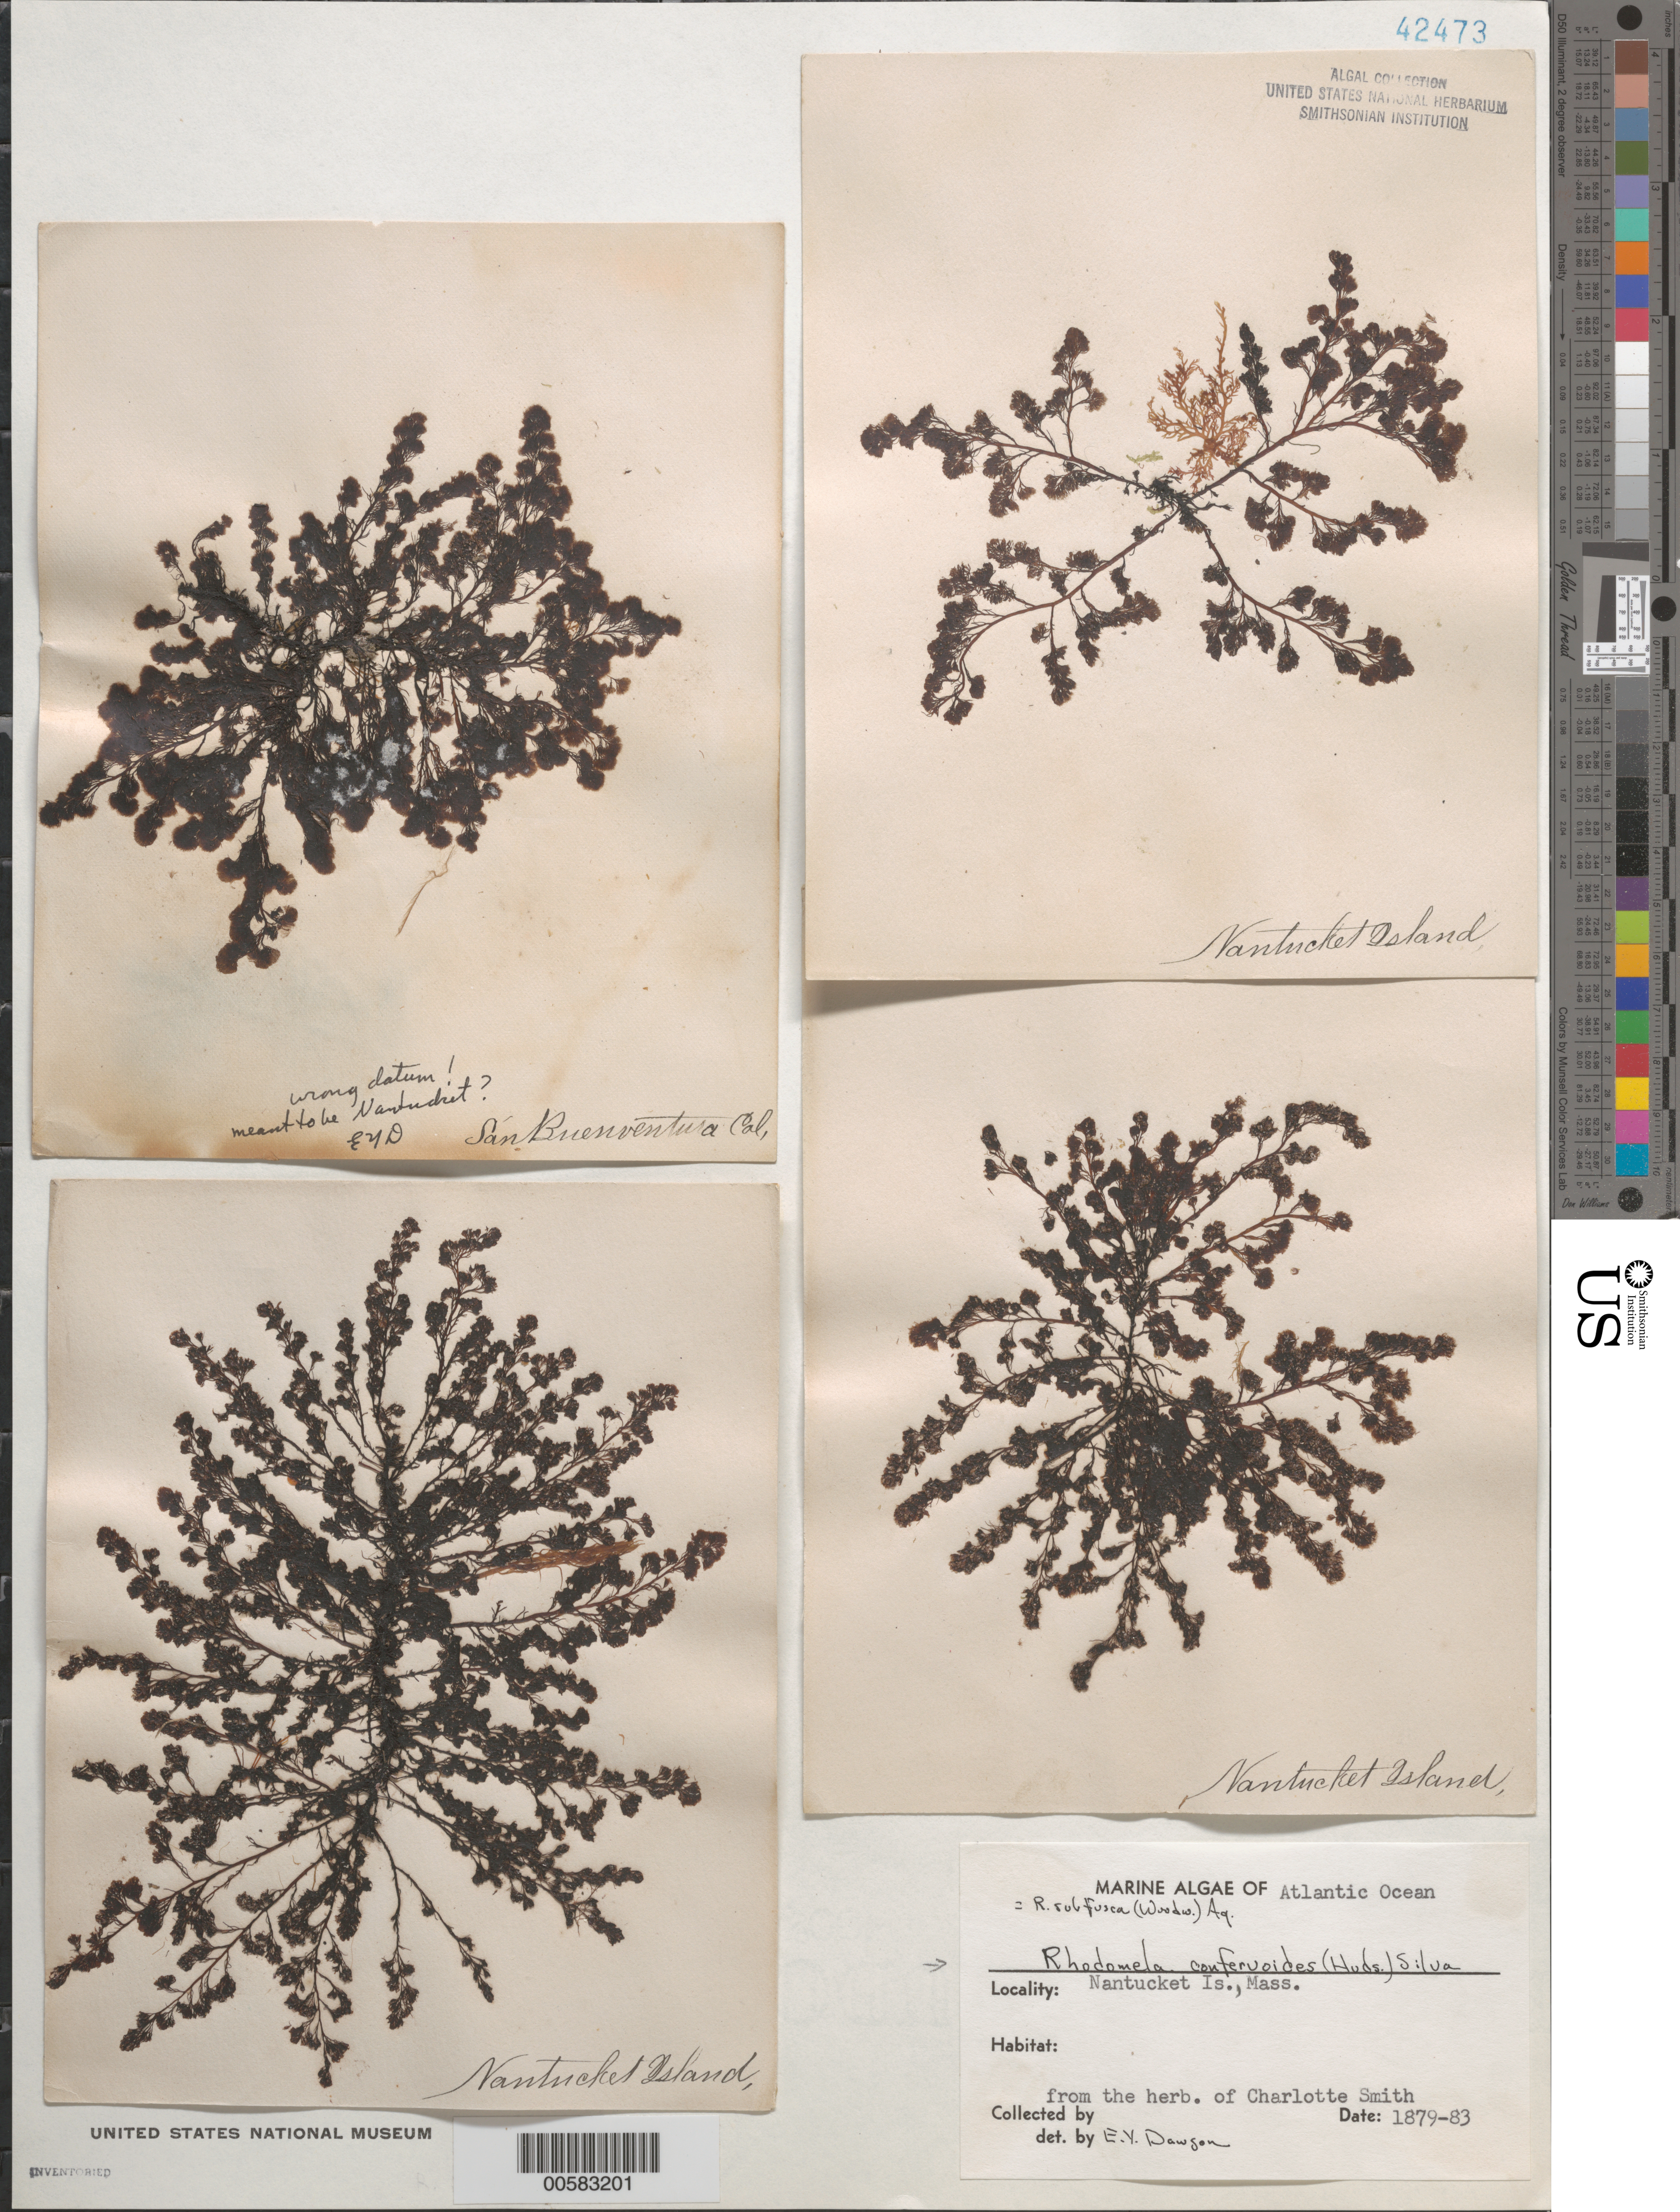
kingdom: Plantae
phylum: Rhodophyta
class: Florideophyceae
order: Ceramiales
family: Rhodomelaceae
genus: Rhodomela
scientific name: Rhodomela confervoides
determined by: Dawson, E. Y.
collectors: C. Smith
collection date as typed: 1879 to -- --- 1883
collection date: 1879/1883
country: United States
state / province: Massachusetts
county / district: Nantucket County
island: Nantucket Island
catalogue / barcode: US 42473